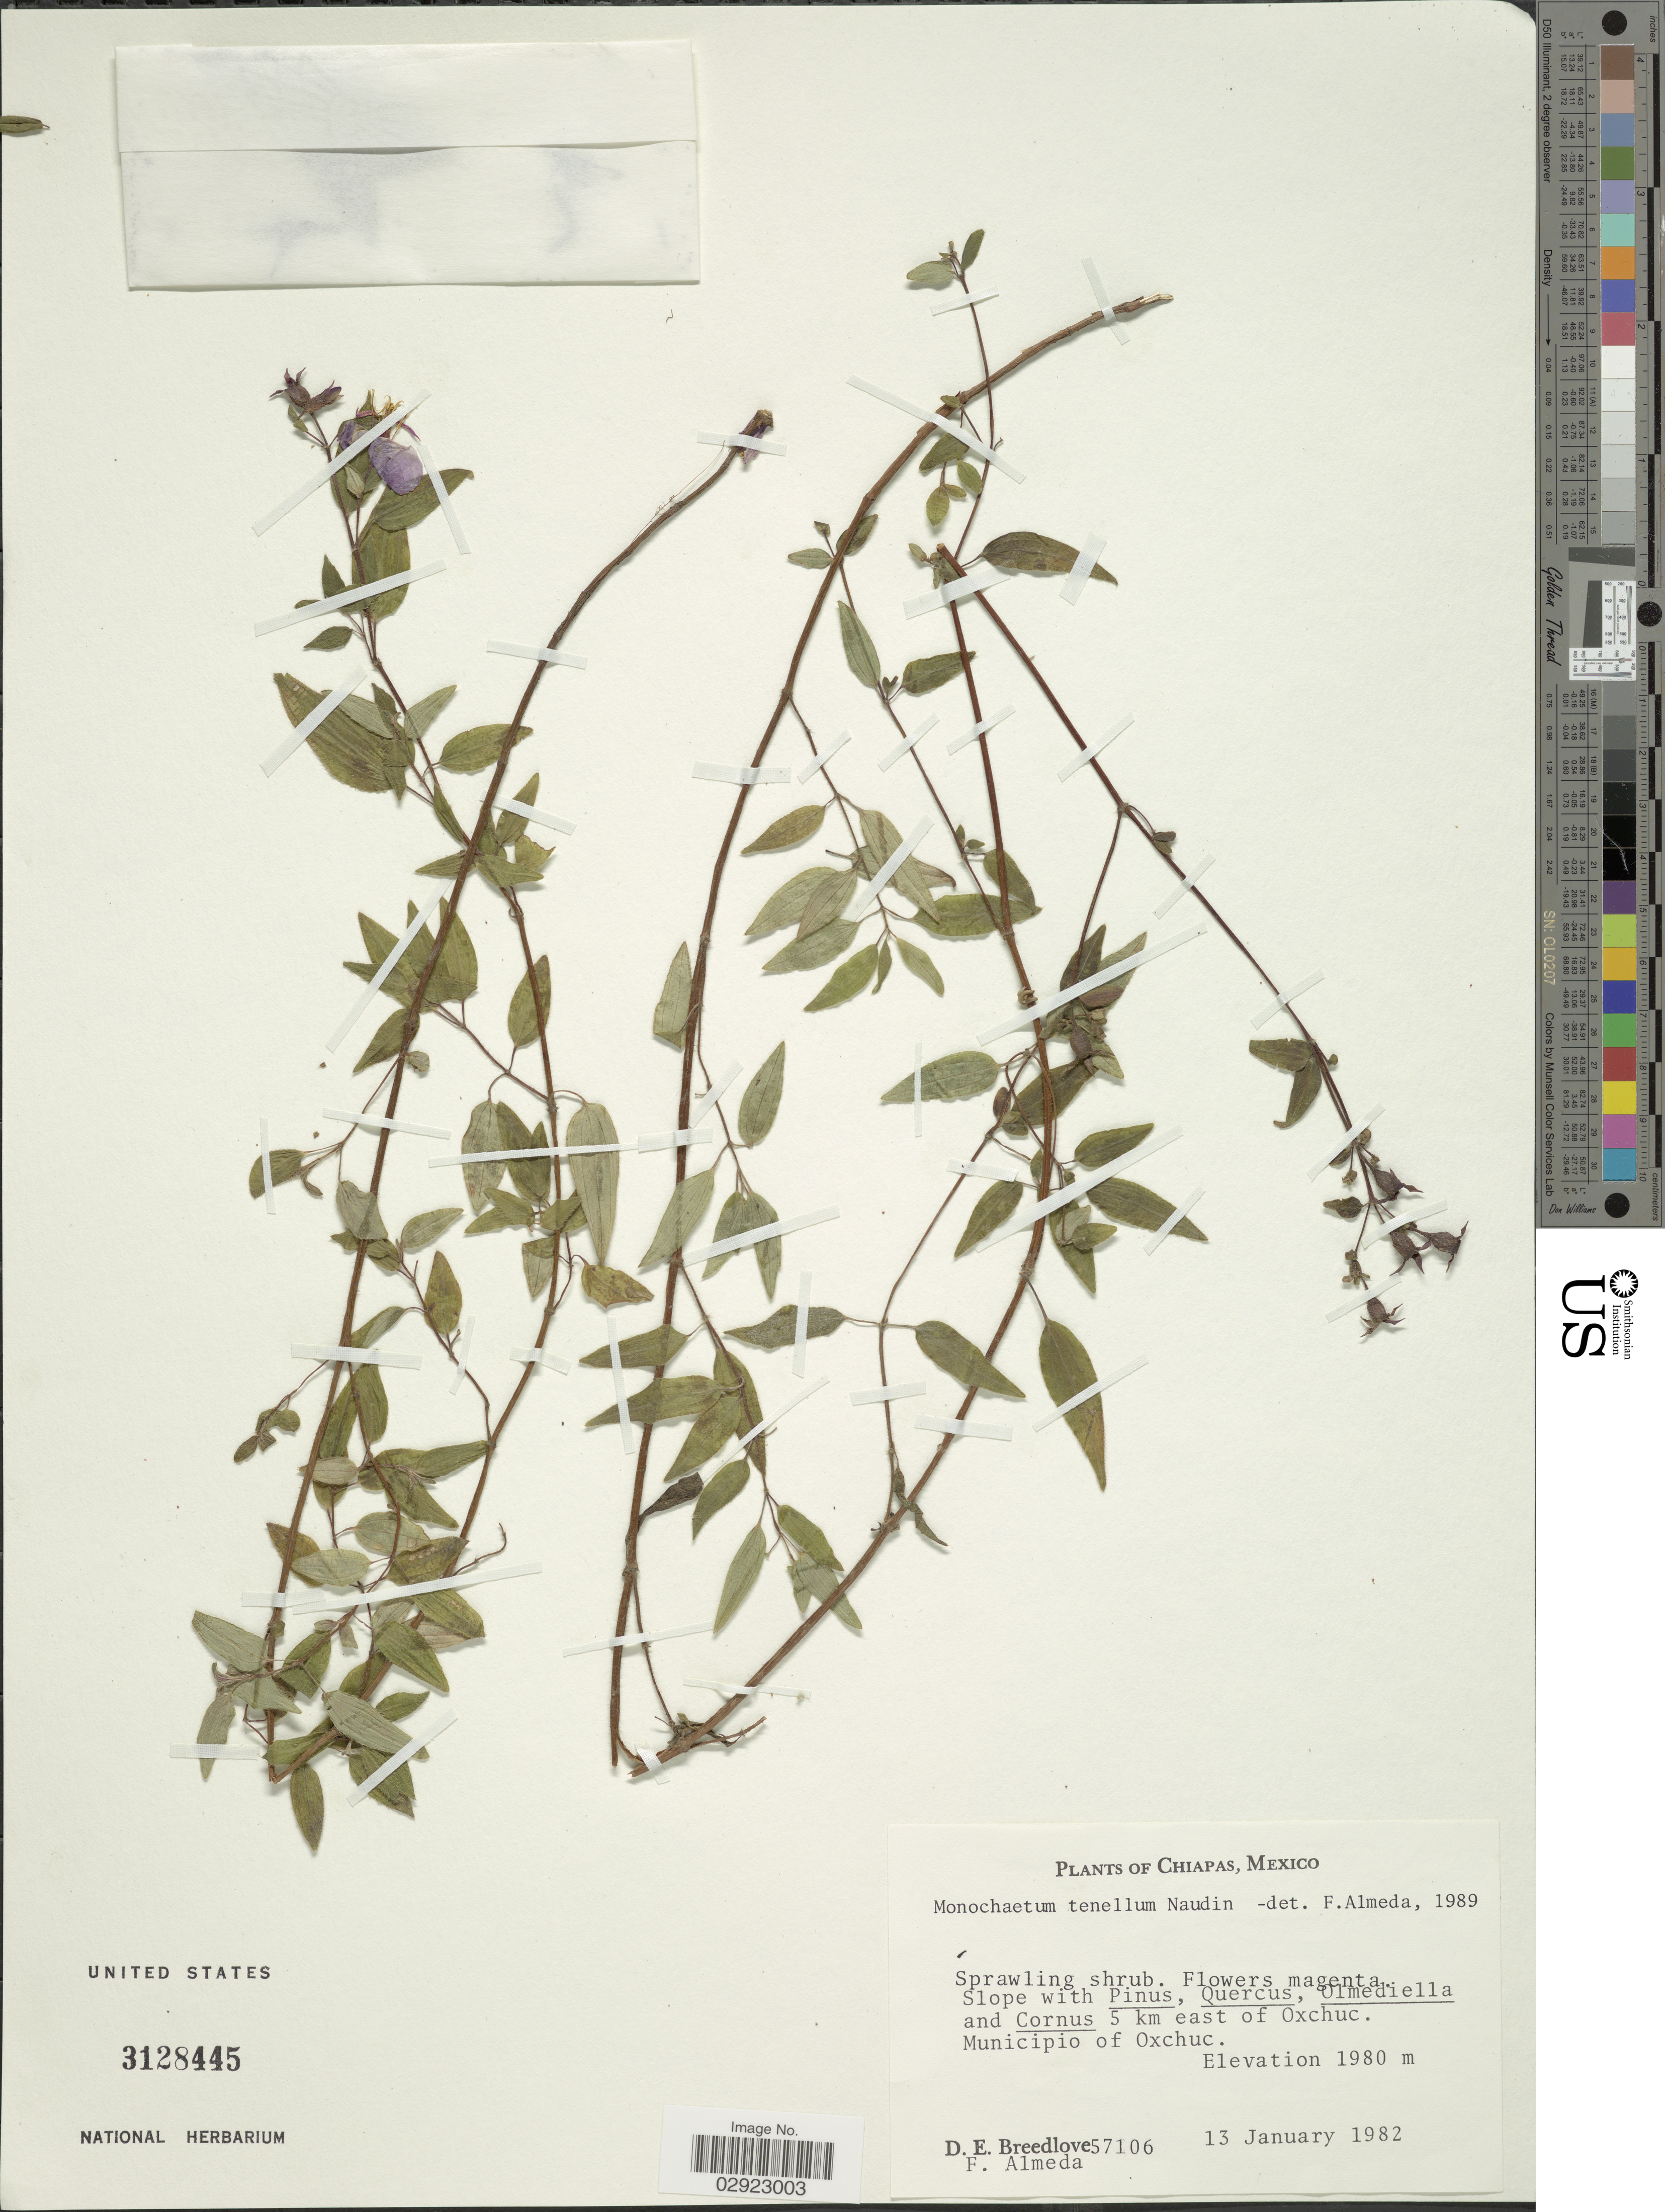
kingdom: Plantae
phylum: Tracheophyta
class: Magnoliopsida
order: Myrtales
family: Melastomataceae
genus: Monochaetum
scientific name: Monochaetum tenellum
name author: Naudin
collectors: D. E. Breedlove & F. Almeda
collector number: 57106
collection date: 1982-01-13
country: Mexico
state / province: Chiapas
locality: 5 km east of Oxchuc. Municipio of Oxchuc.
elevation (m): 1980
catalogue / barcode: US 3128445